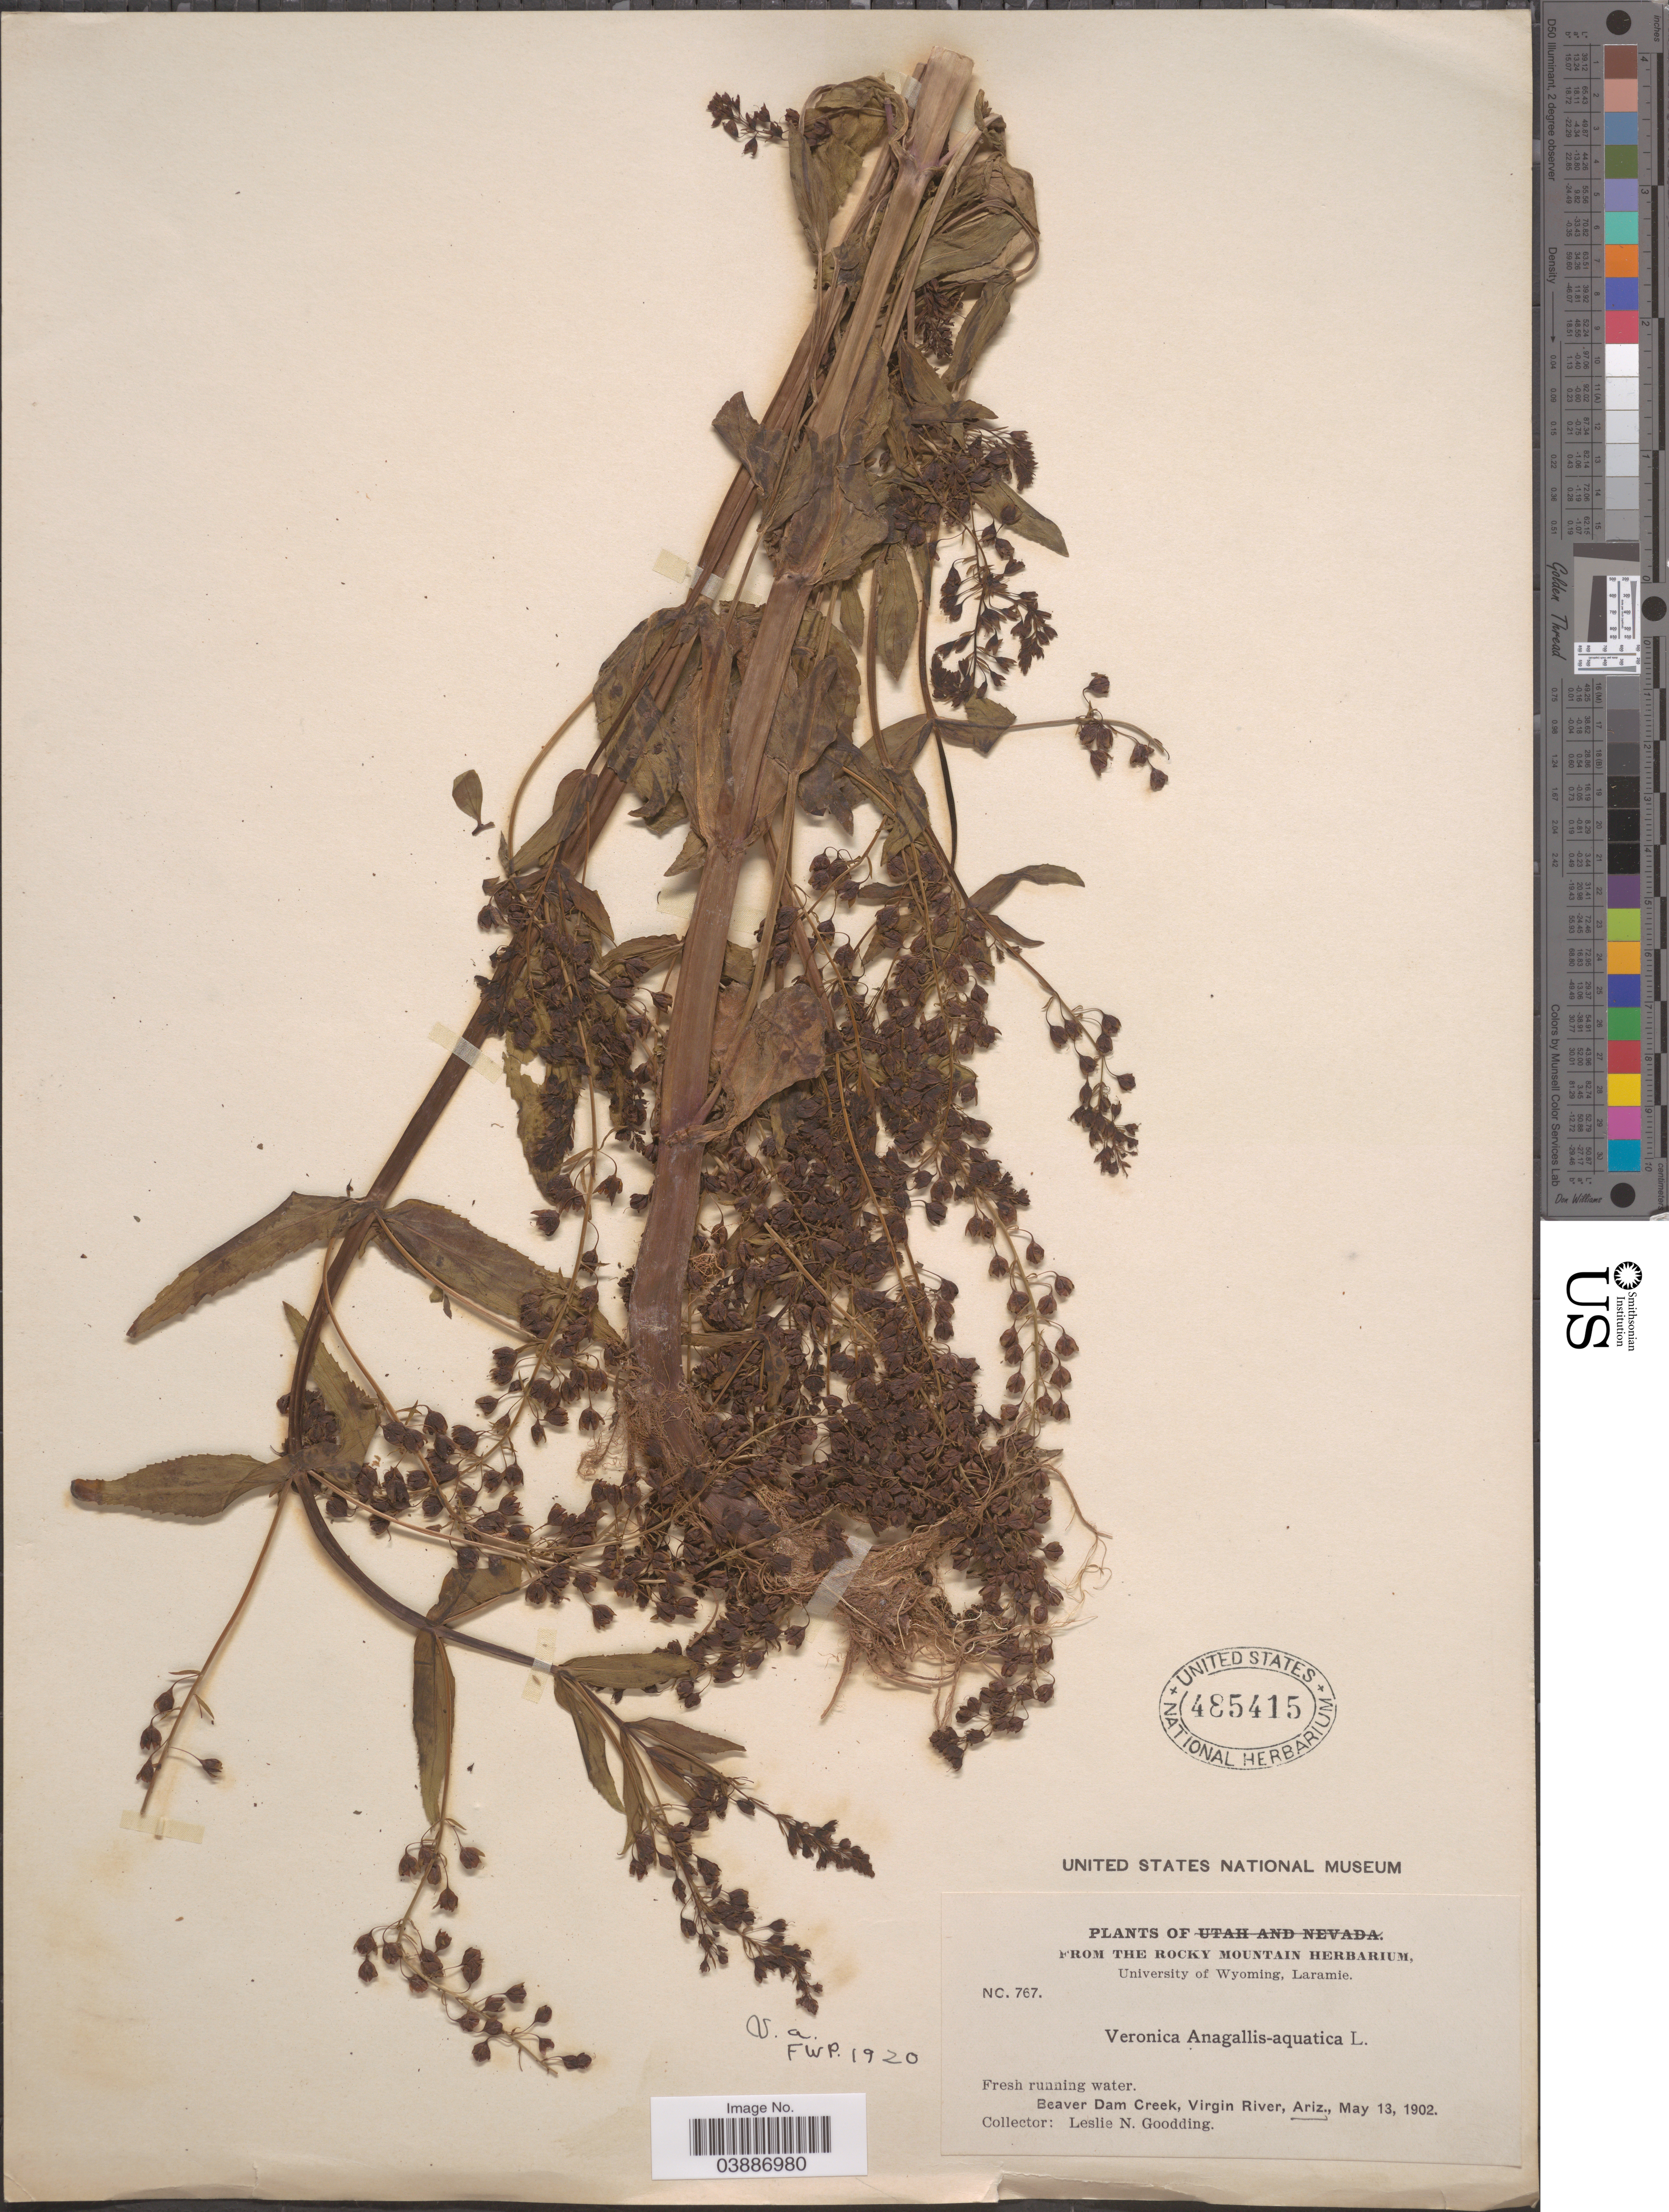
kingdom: Plantae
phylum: Tracheophyta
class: Magnoliopsida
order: Lamiales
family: Plantaginaceae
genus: Veronica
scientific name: Veronica anagallis-aquatica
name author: L.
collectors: L. N. Goodding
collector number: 767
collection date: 1902-05-13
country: United States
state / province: Arizona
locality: Beaver Dam Creek, Virgin River.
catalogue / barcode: US 485415